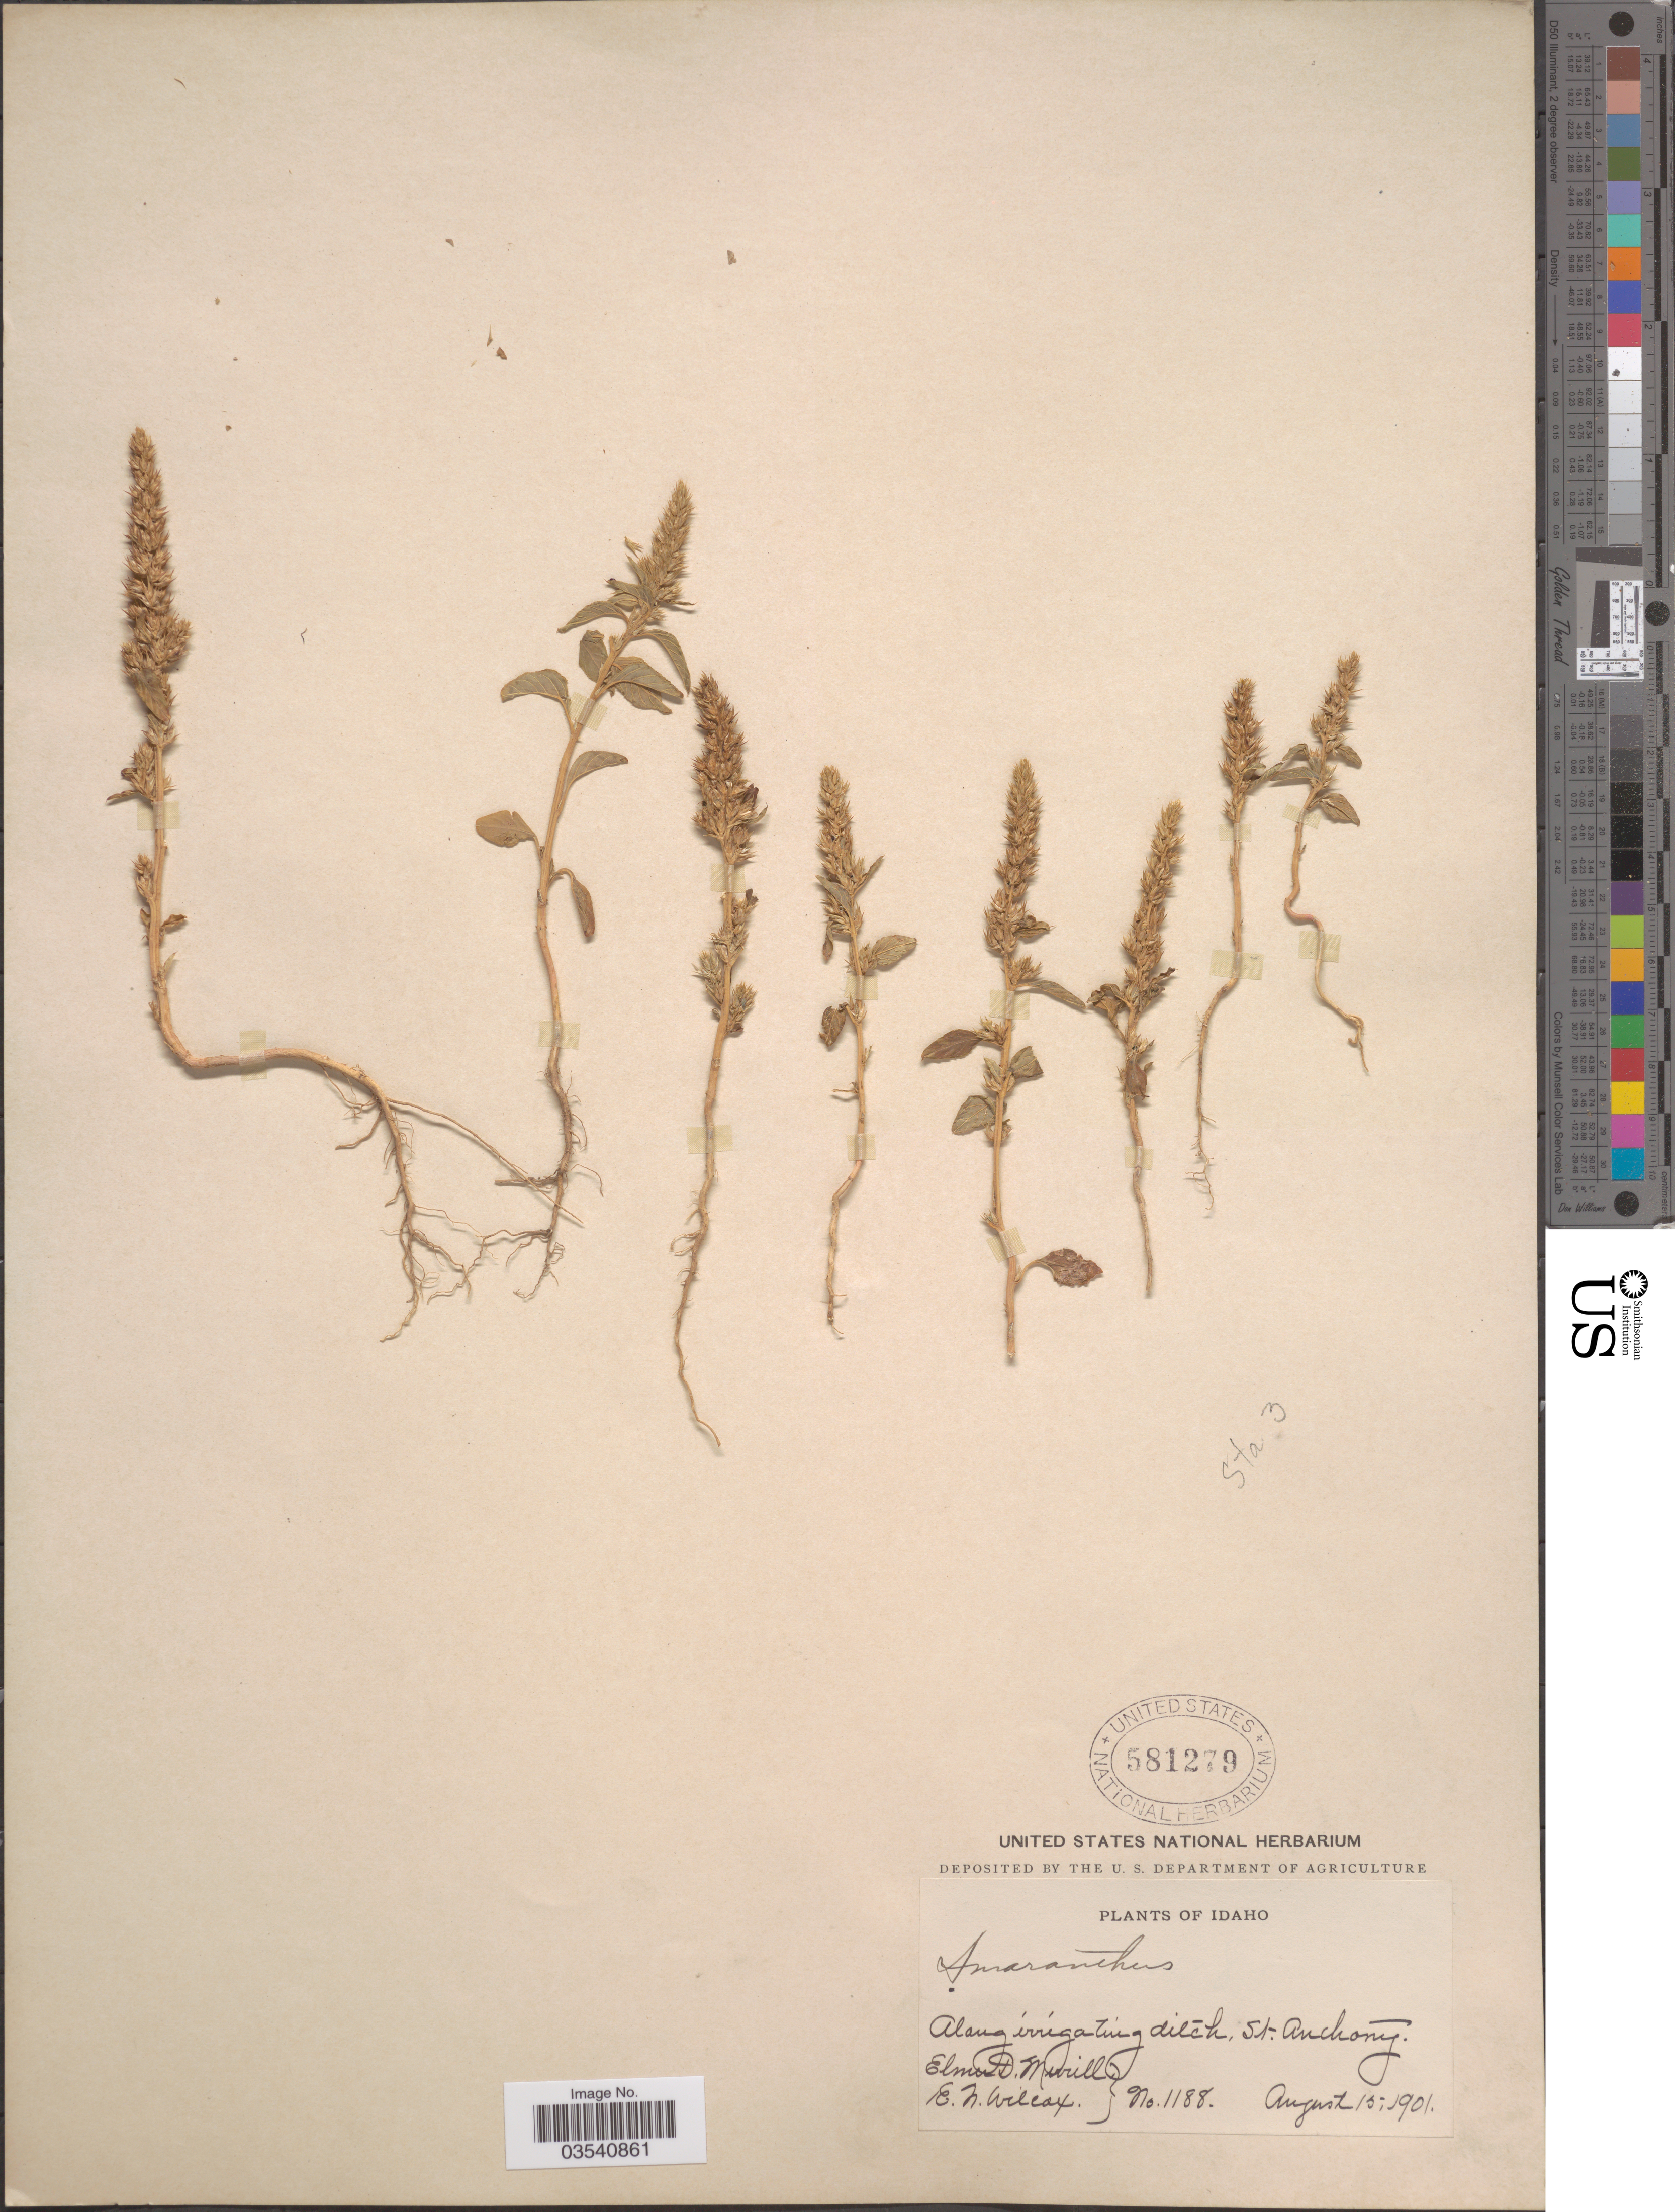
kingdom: Plantae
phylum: Tracheophyta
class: Magnoliopsida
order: Caryophyllales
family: Amaranthaceae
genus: Amaranthus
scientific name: Amaranthus powellii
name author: S. Watson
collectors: E. D. Merrill & E. Wilcox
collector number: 1188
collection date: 1901-08-15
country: United States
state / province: Idaho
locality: Along irrigating ditch, St. Anthony.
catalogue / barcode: US 581279